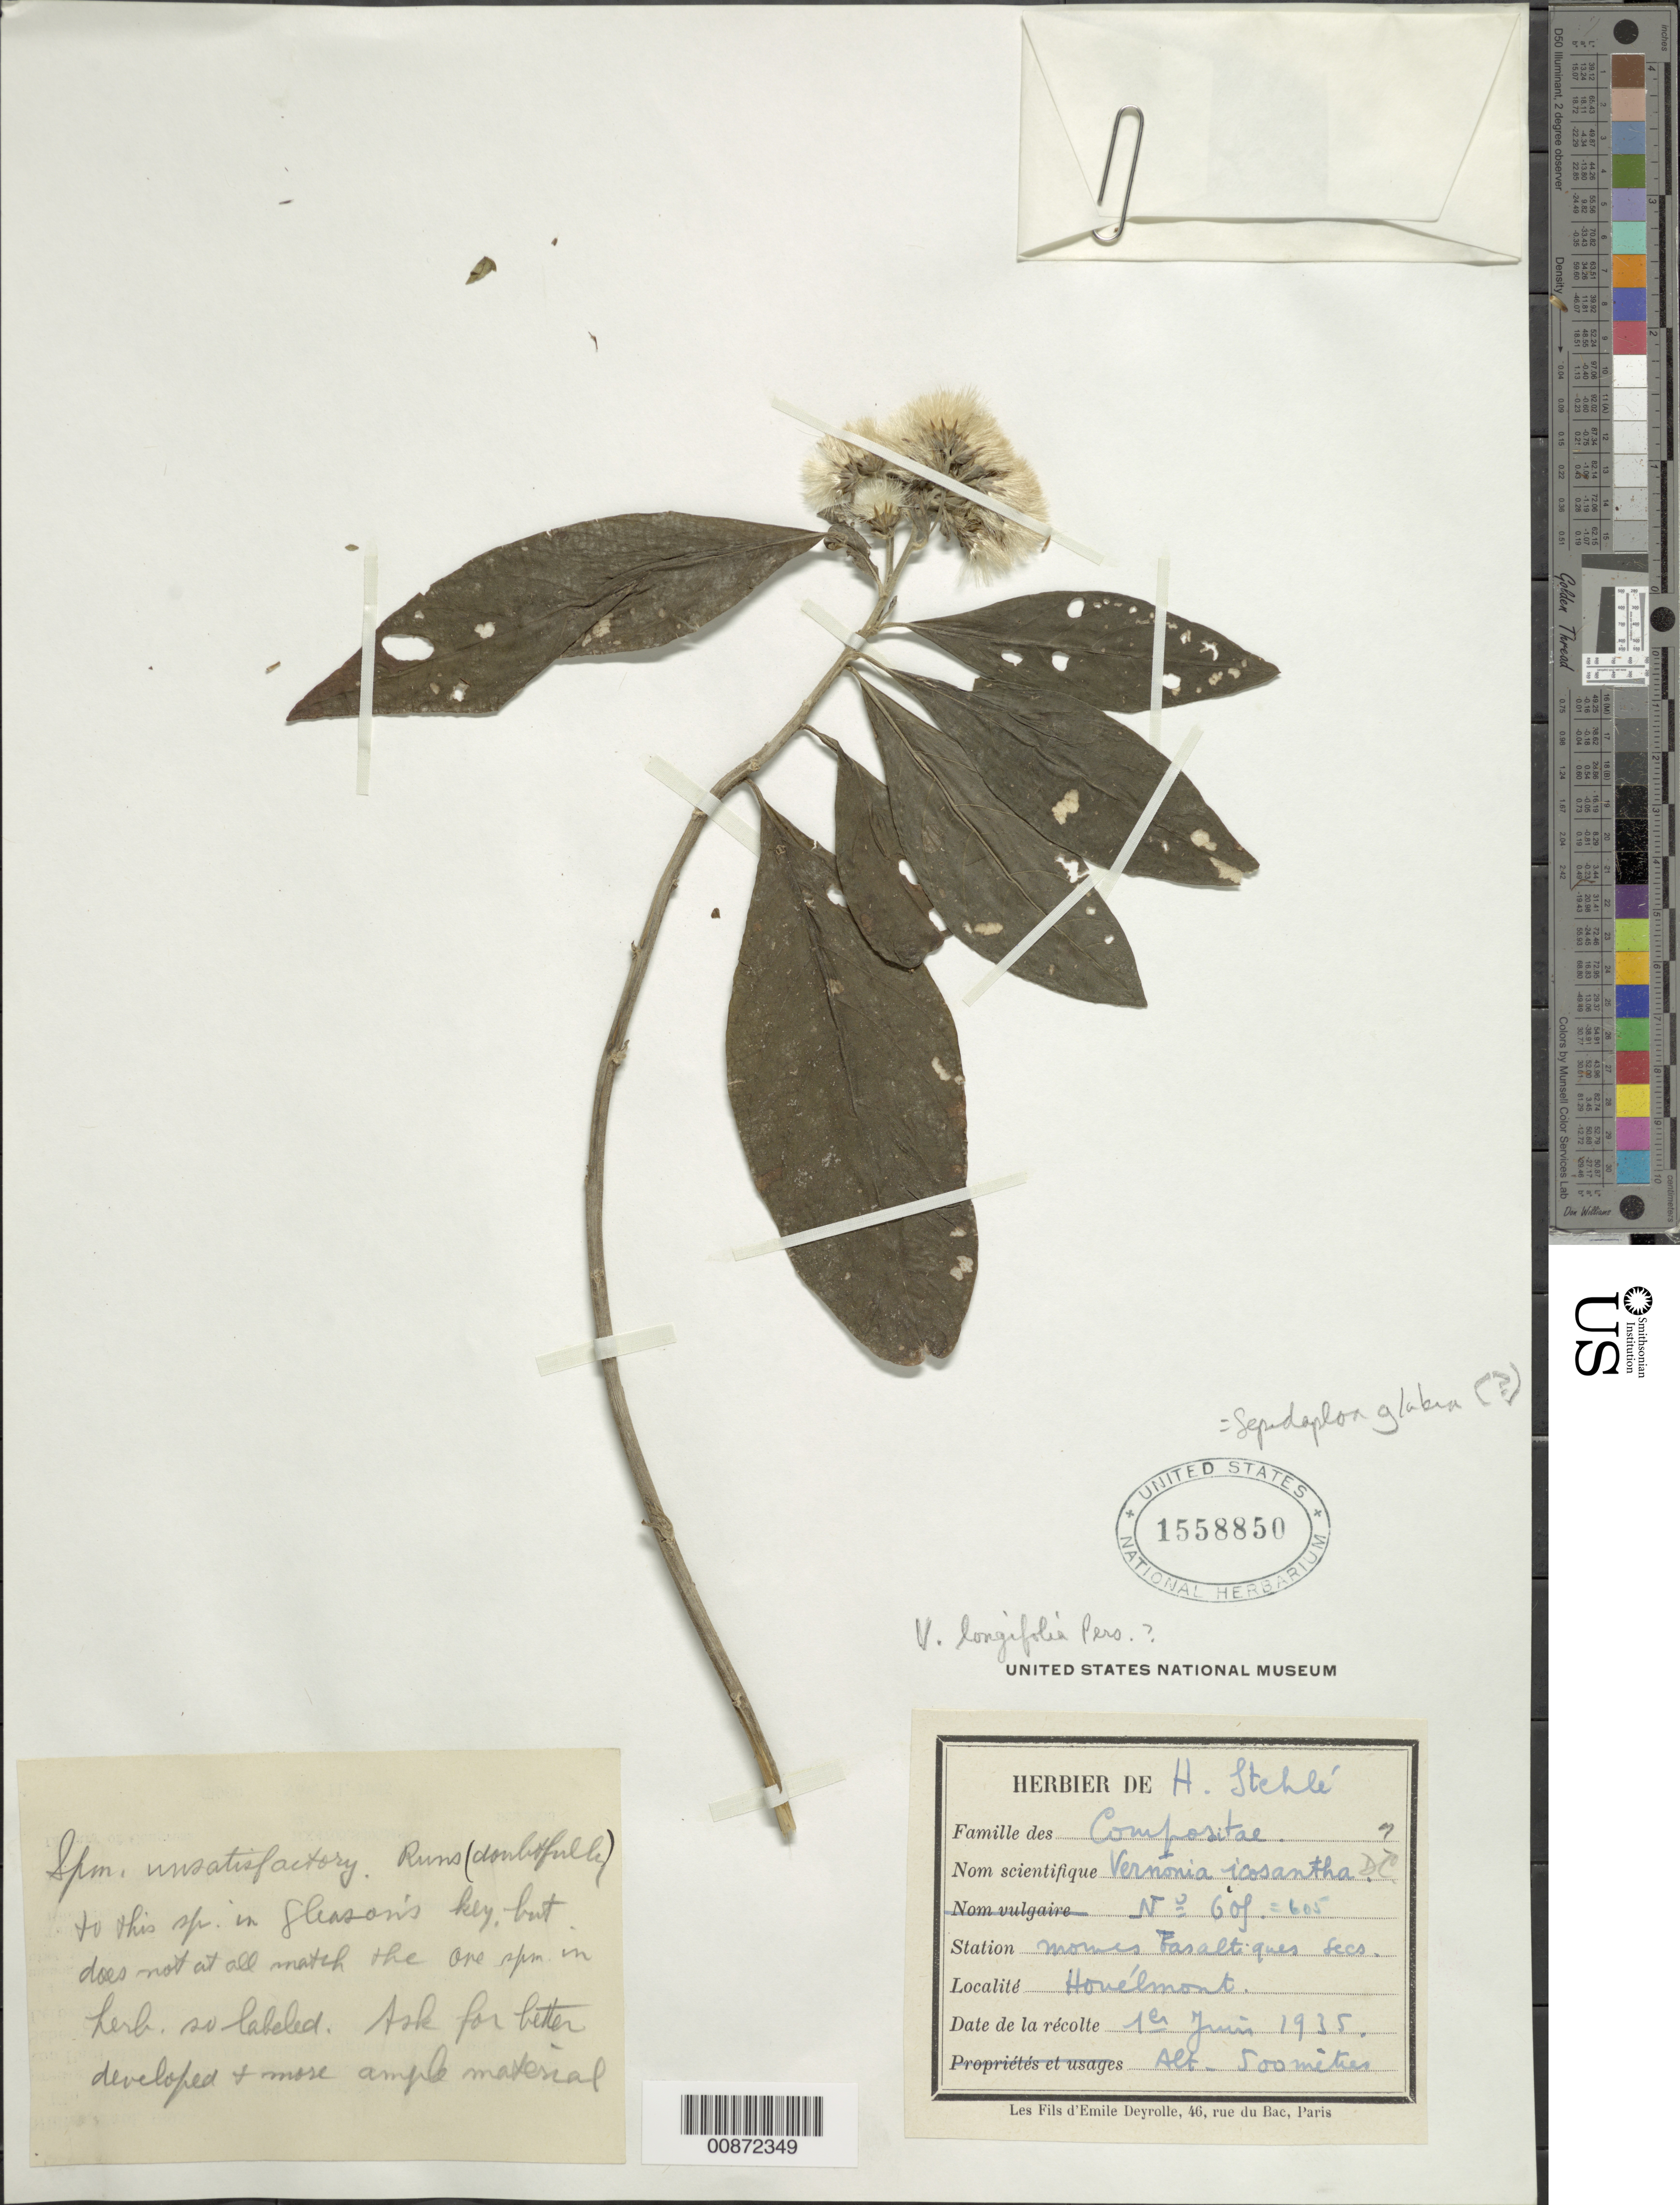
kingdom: Plantae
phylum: Tracheophyta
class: Magnoliopsida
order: Asterales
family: Asteraceae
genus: Lepidaploa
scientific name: Lepidaploa glabra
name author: (Willd.) H. Rob.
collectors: H. Stehlé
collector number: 6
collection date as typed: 01 Jun 1935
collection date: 1935-06-01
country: Guadeloupe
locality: Mornes secs., Houélmont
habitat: Mornes basaltiques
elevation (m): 500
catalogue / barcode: US 1558850